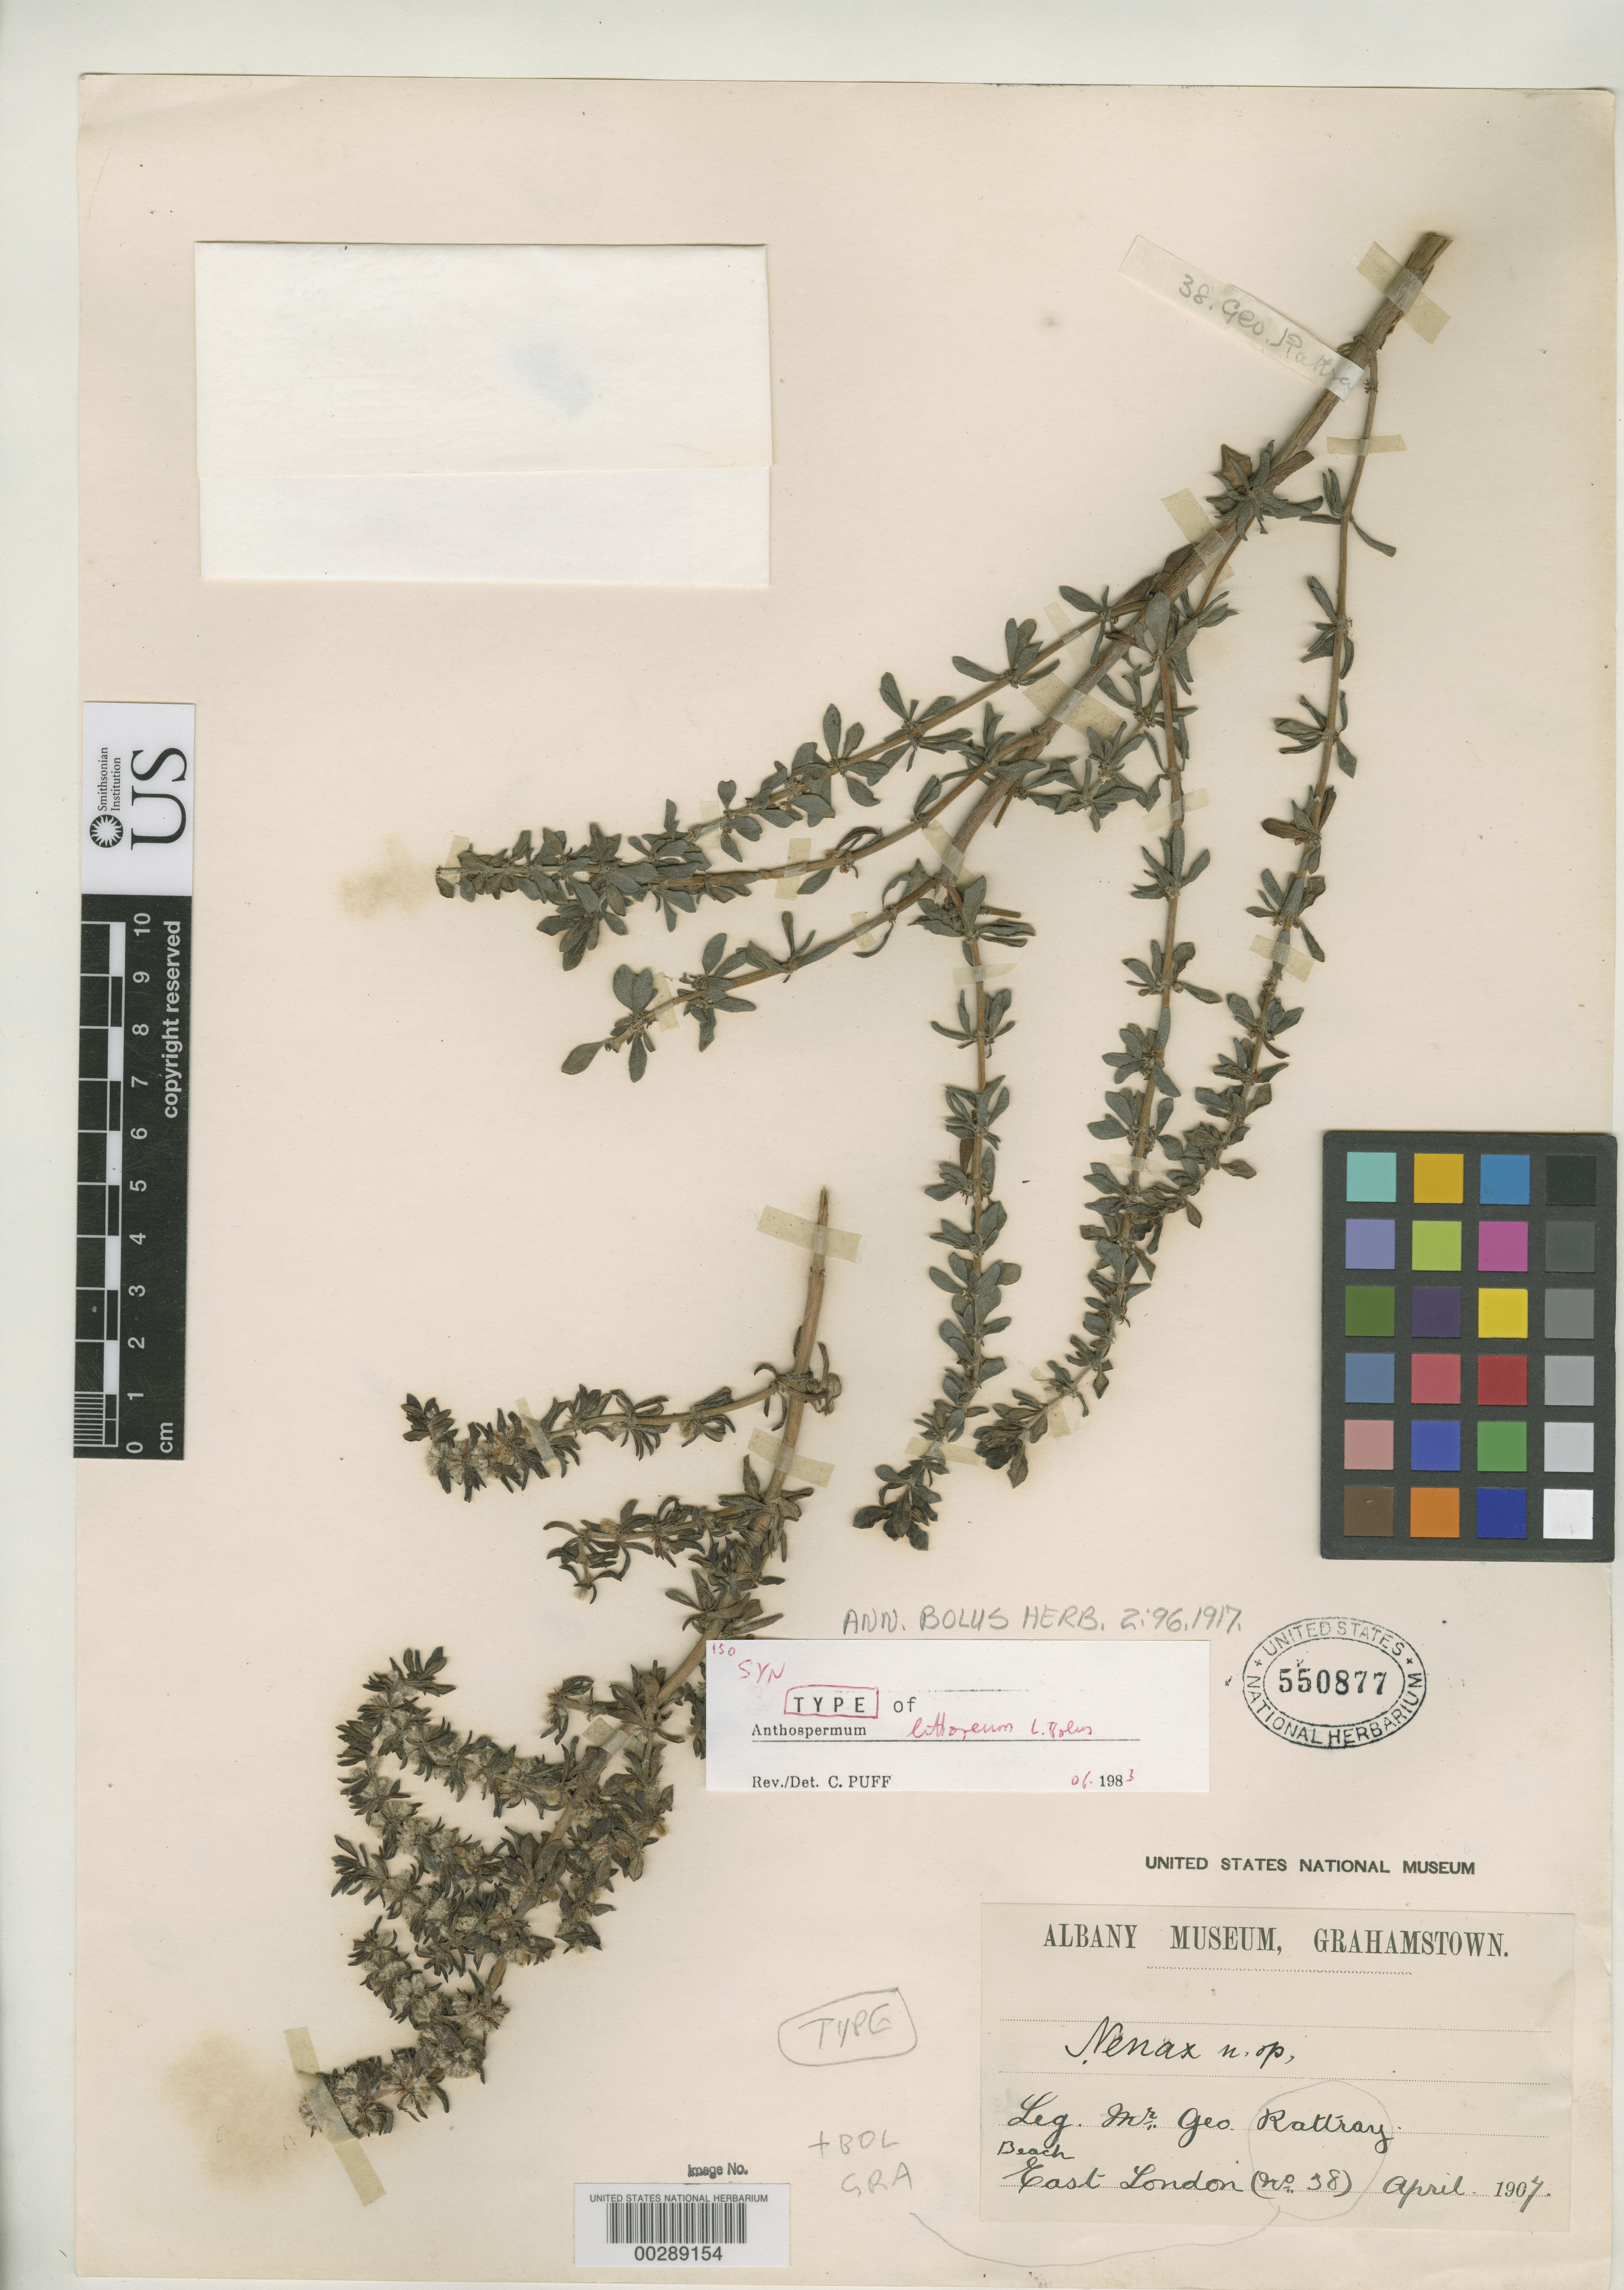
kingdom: Plantae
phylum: Tracheophyta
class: Magnoliopsida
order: Gentianales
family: Rubiaceae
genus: Anthospermum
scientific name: Anthospermum littoreum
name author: L. Bolus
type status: Isosyntype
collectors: G. Rattray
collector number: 38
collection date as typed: Apr 1907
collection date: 1907-04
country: South Africa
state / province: Eastern Cape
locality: East London, beach.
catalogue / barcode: US 550877